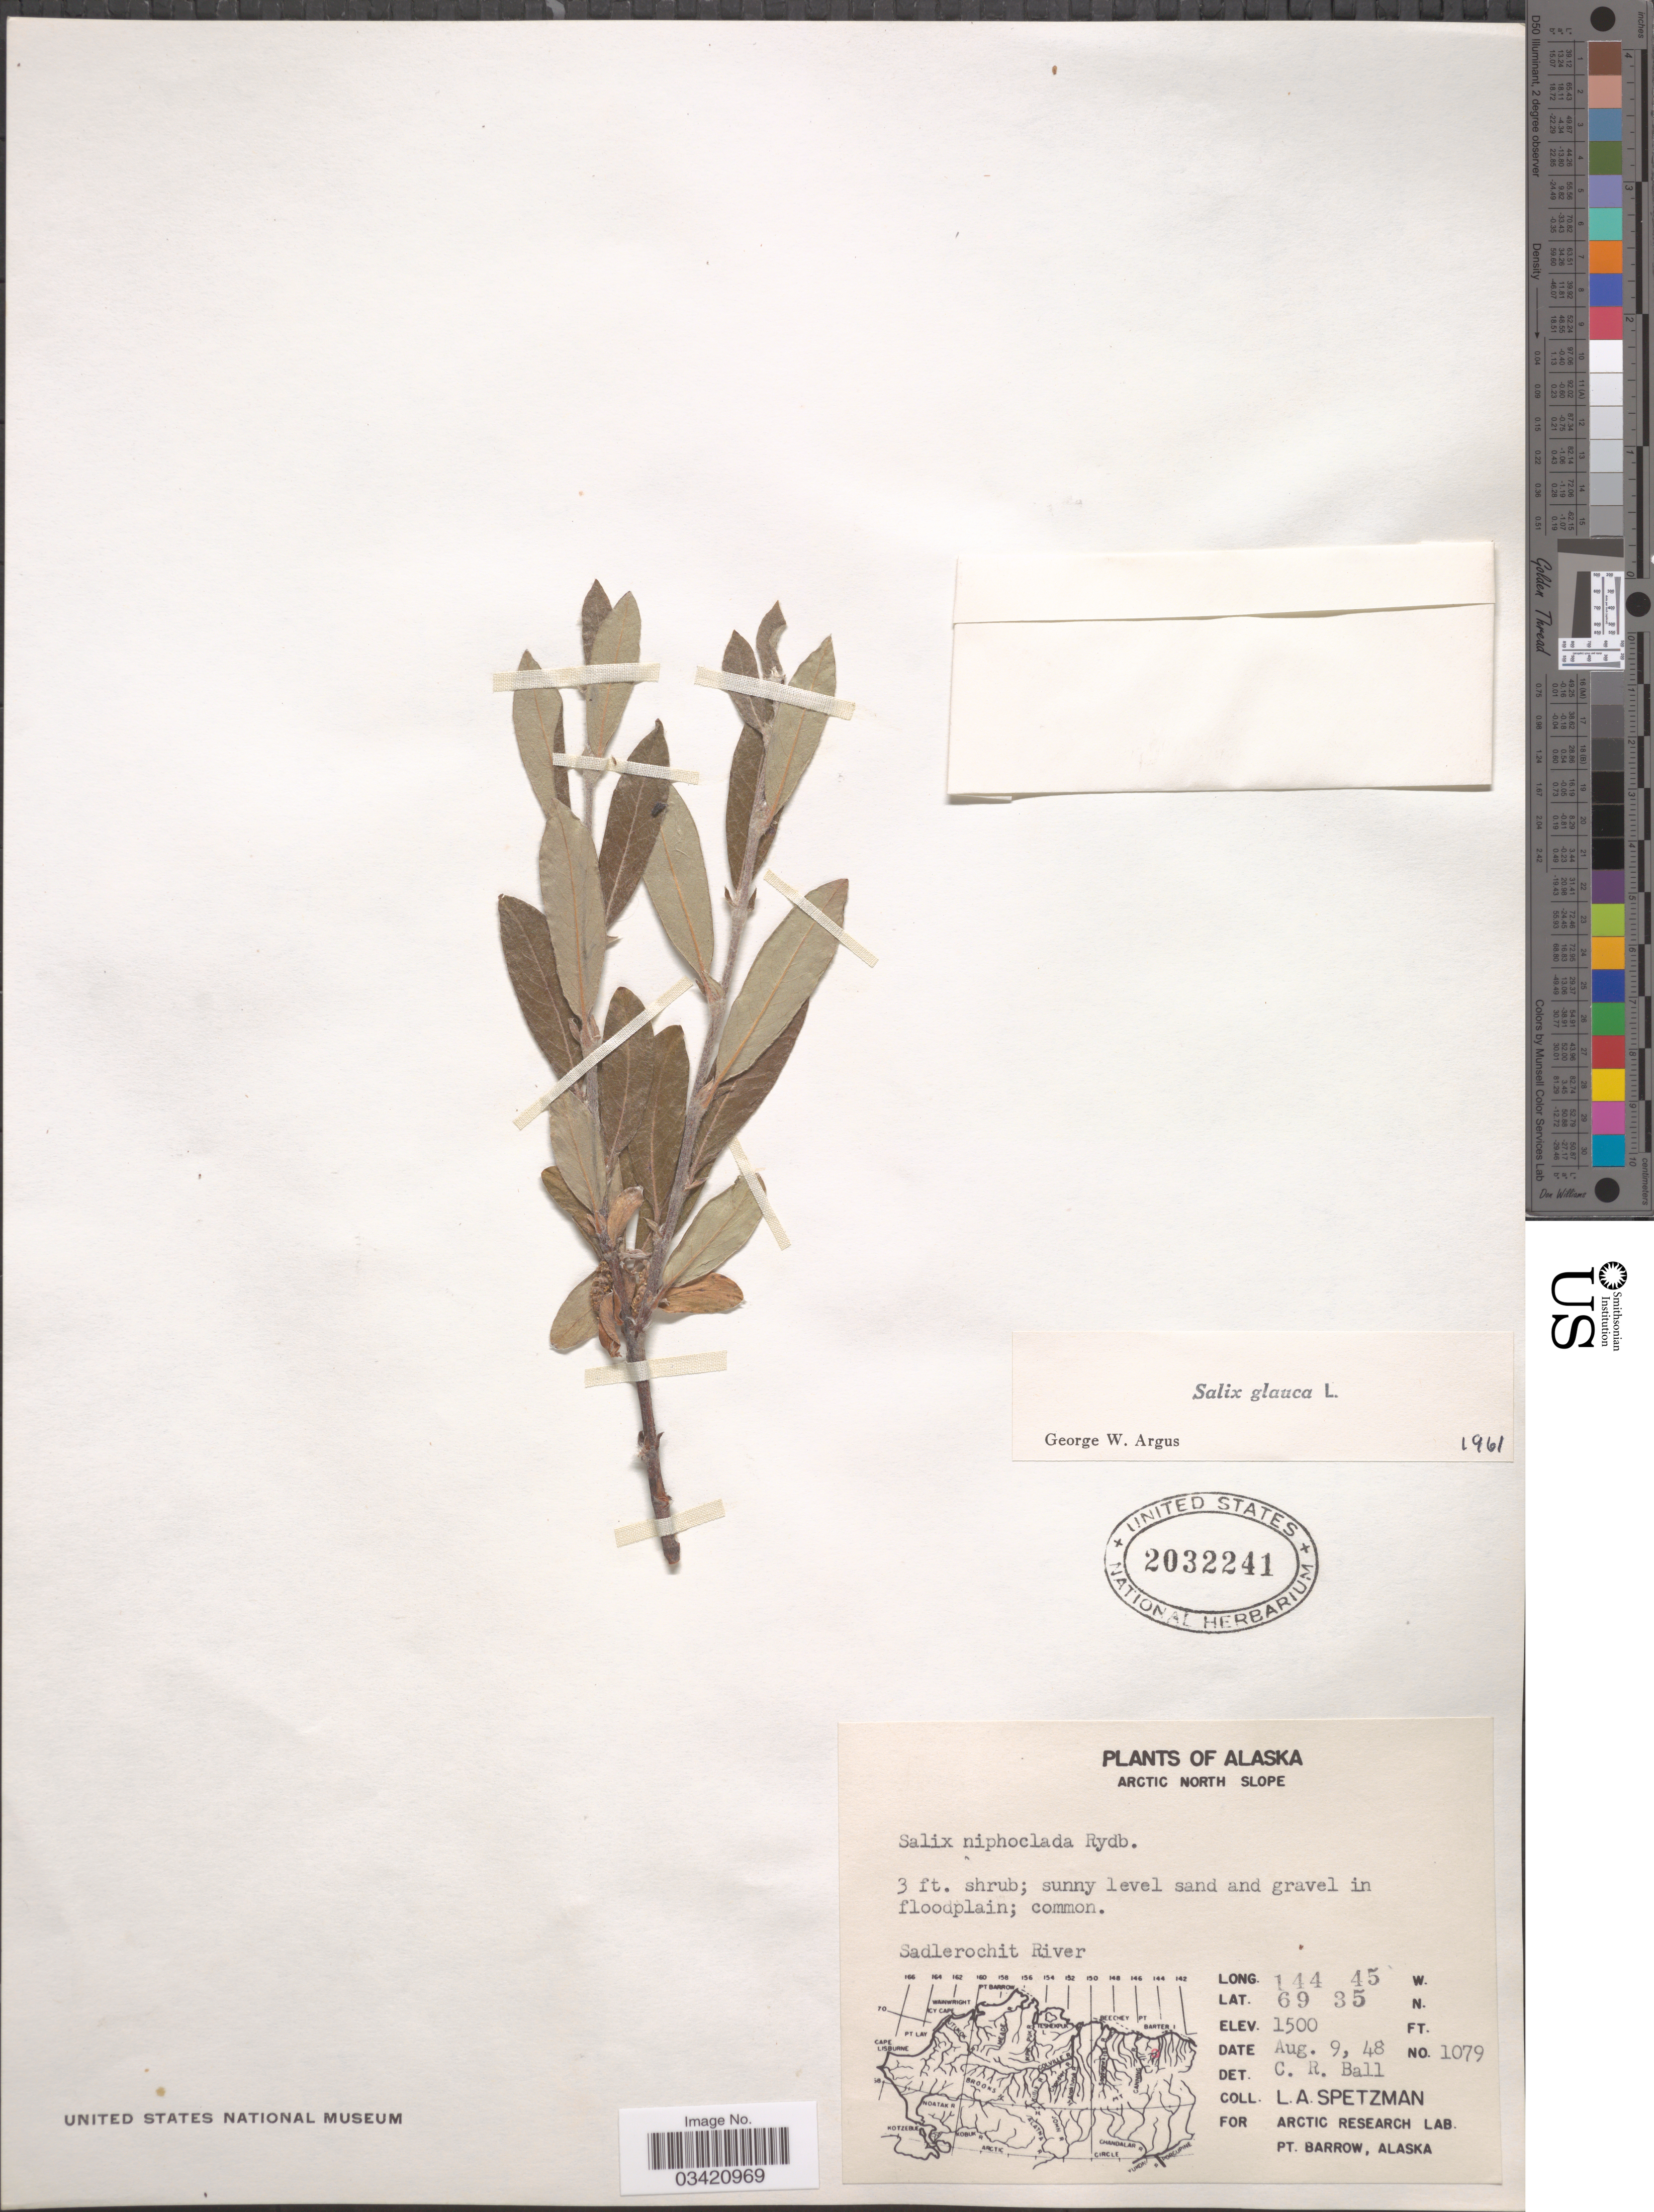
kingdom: Plantae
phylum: Tracheophyta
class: Magnoliopsida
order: Malpighiales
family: Salicaceae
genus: Salix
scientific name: Salix glauca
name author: L.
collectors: L. Spetzman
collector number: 1079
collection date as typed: Transcribed d/m/y: 9/8/48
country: United States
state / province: Alaska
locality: Arctic North Slope. Sadlerochit River.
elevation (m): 457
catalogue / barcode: US 2032241